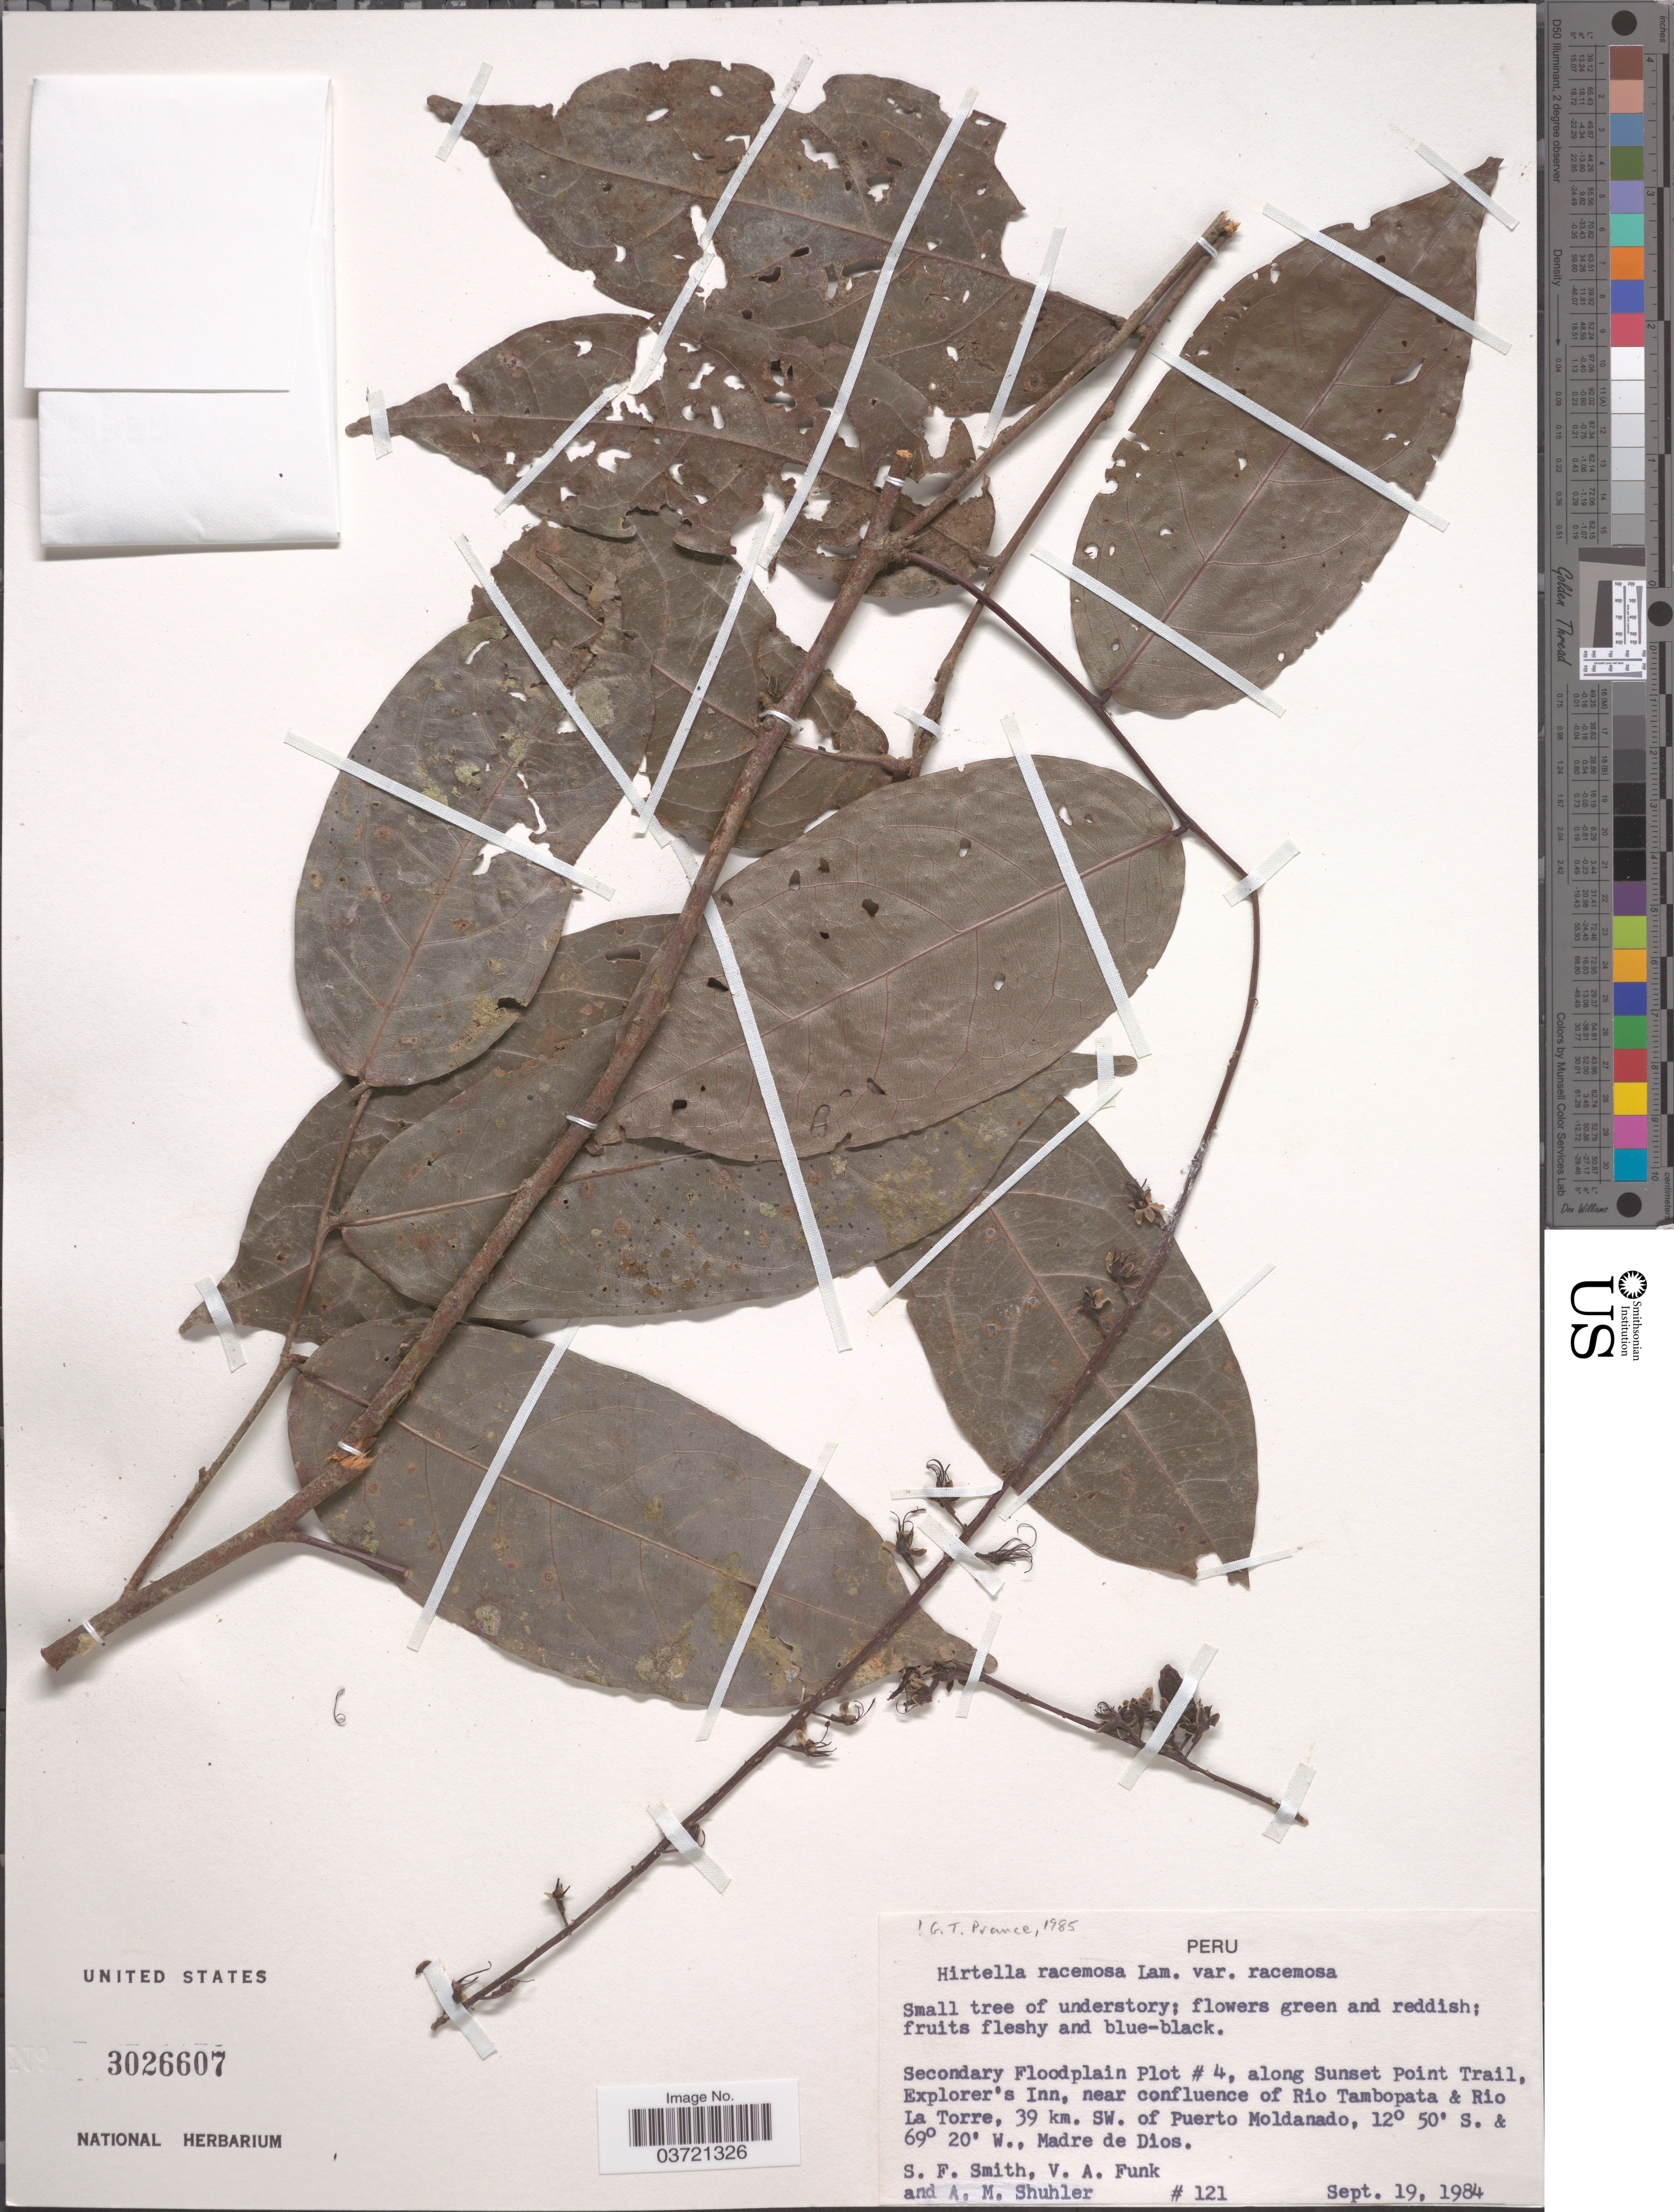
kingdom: Plantae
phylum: Tracheophyta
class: Magnoliopsida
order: Malpighiales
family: Chrysobalanaceae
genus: Hirtella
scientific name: Hirtella racemosa var. racemosa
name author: Lam.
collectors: S.F. Smith, V. Funk & A. Shuhler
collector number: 121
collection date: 1984-09-19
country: Peru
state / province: Madre de Dios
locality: Secondary Floodplain Plot # 4, along Sunset Point Trail, Explorer's Inn, near confluence of Rio Tambopata & Rio La Torre, 39 km. SW. of Puerto Moldanado.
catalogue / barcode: US 3026607